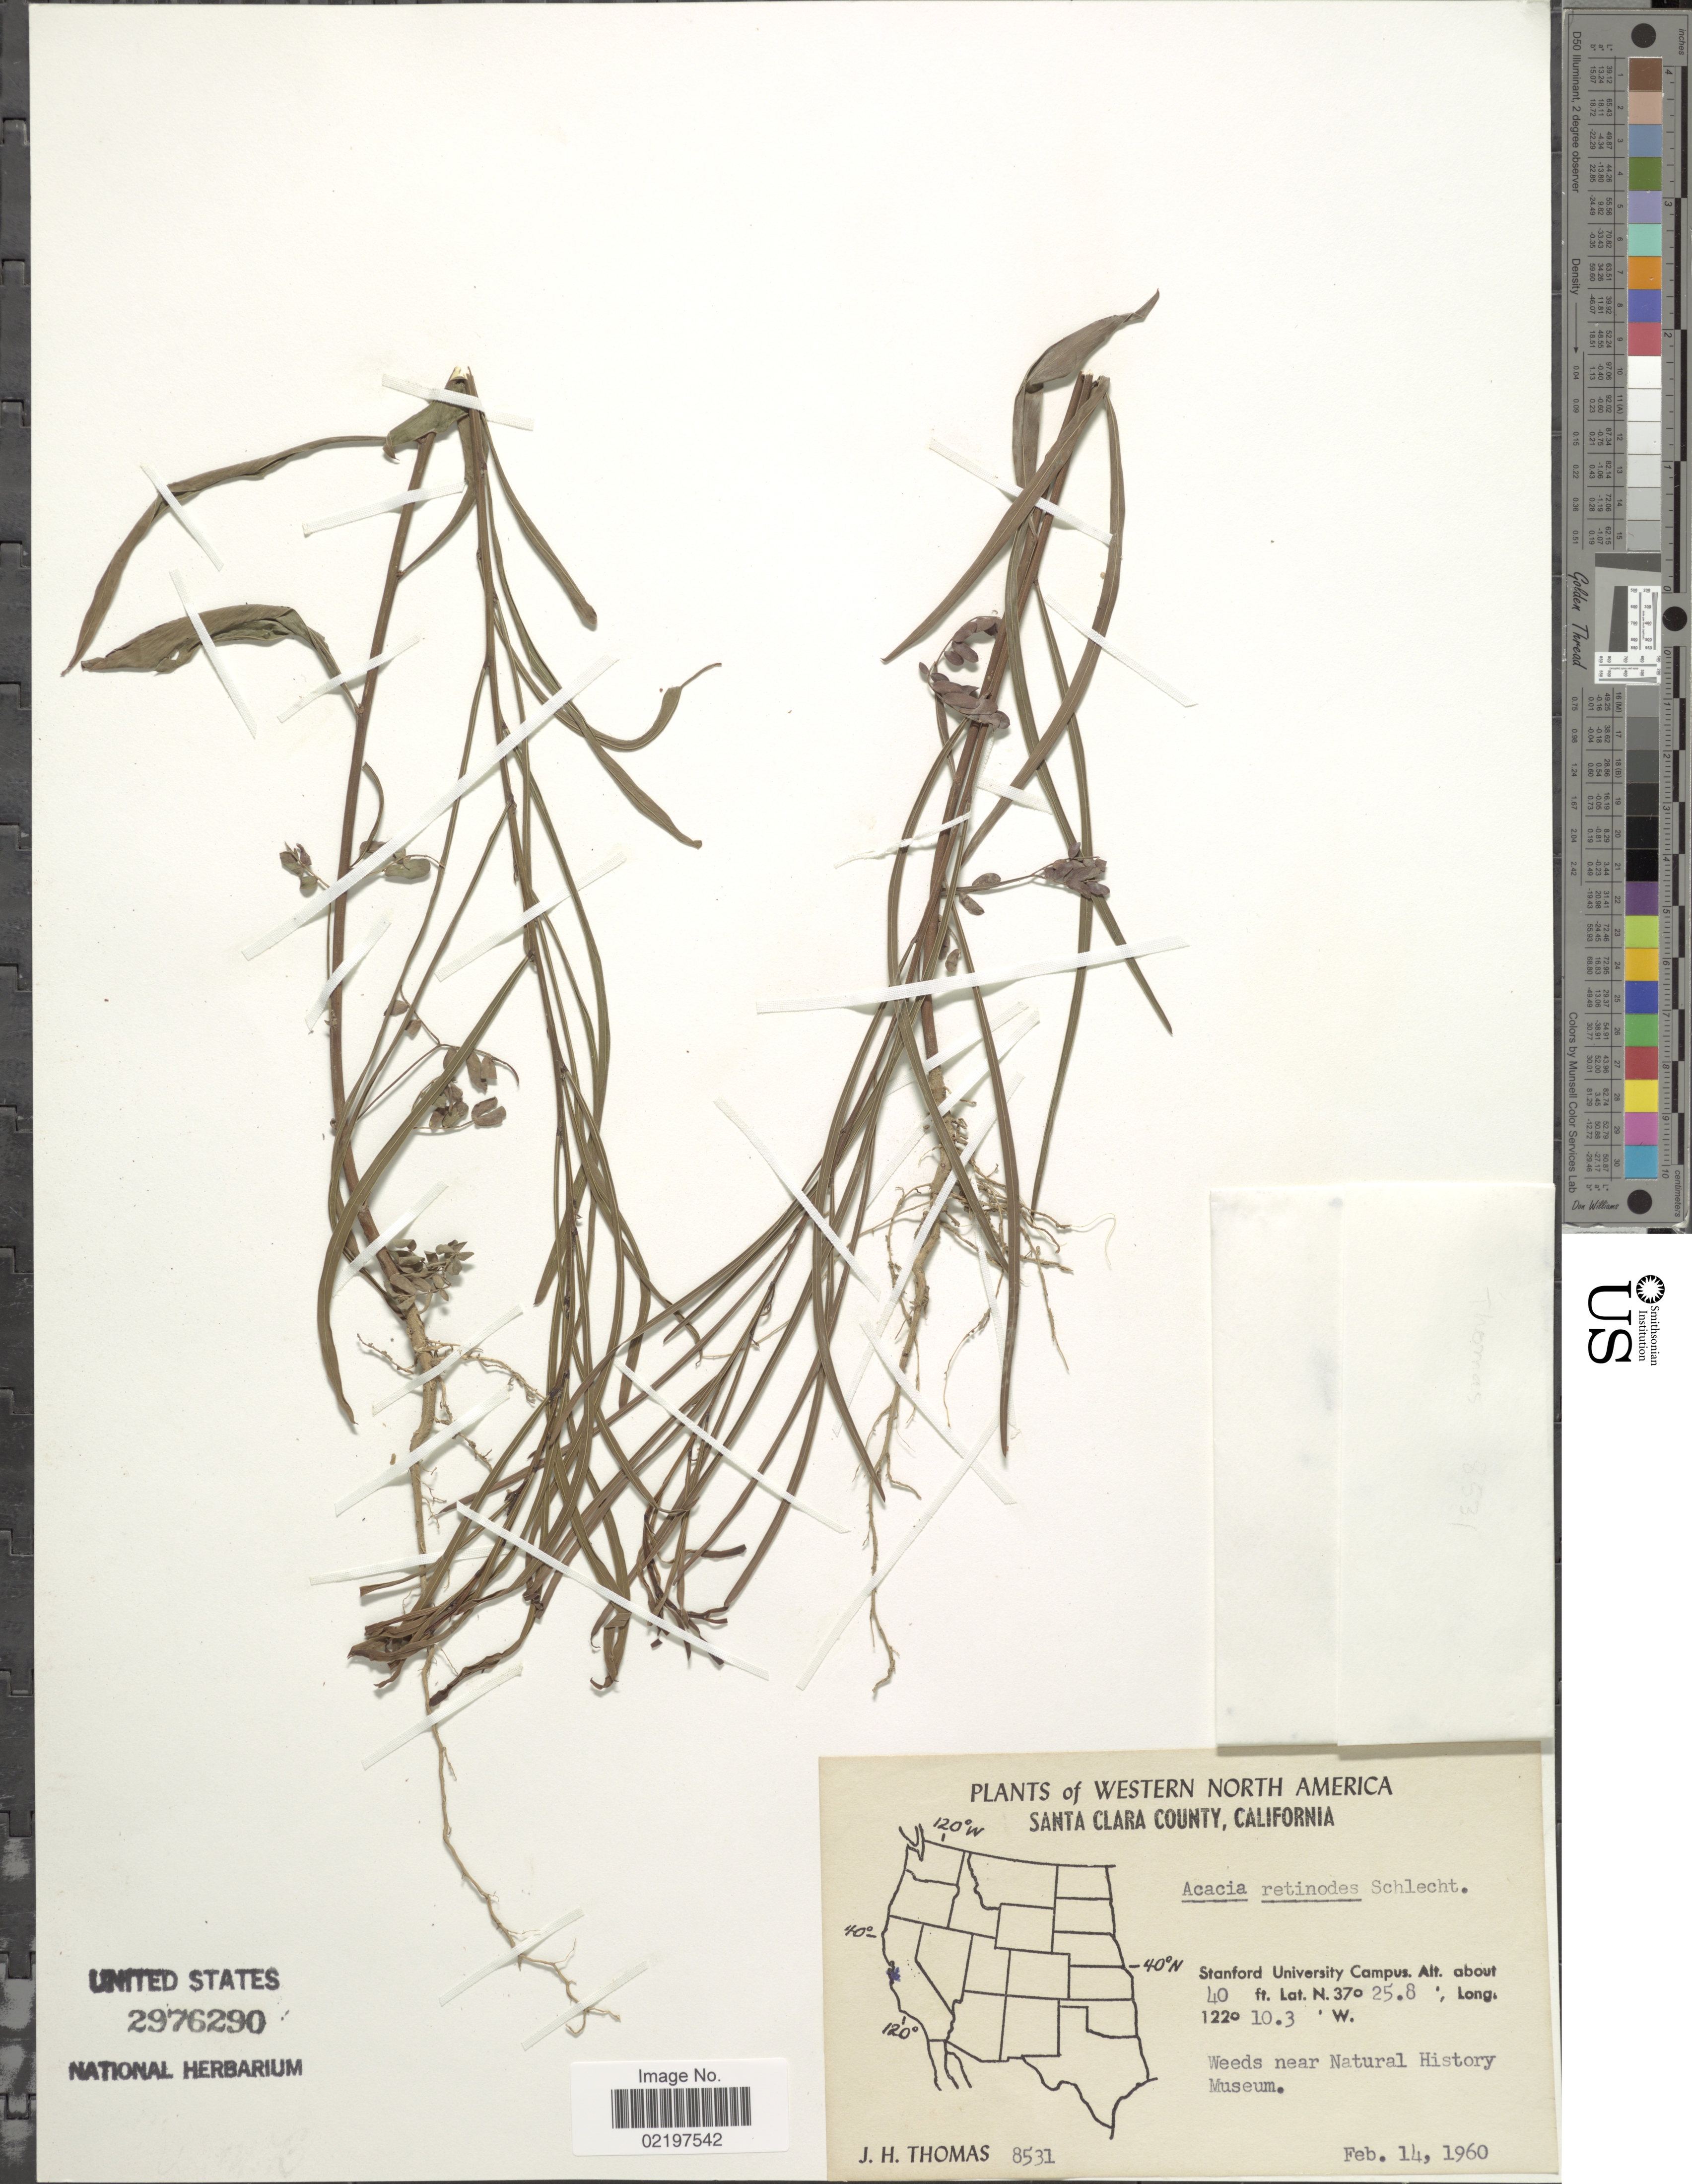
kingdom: Plantae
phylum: Tracheophyta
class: Magnoliopsida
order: Fabales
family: Fabaceae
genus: Acacia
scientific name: Acacia retinodes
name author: Schltdl.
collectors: J. H. Thomas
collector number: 8531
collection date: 1960-02-14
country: United States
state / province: California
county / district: Santa Clara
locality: Western North America, Santa Clara County, Stanford University Campus, weeds near Natural History Museum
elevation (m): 12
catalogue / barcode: US 2976290